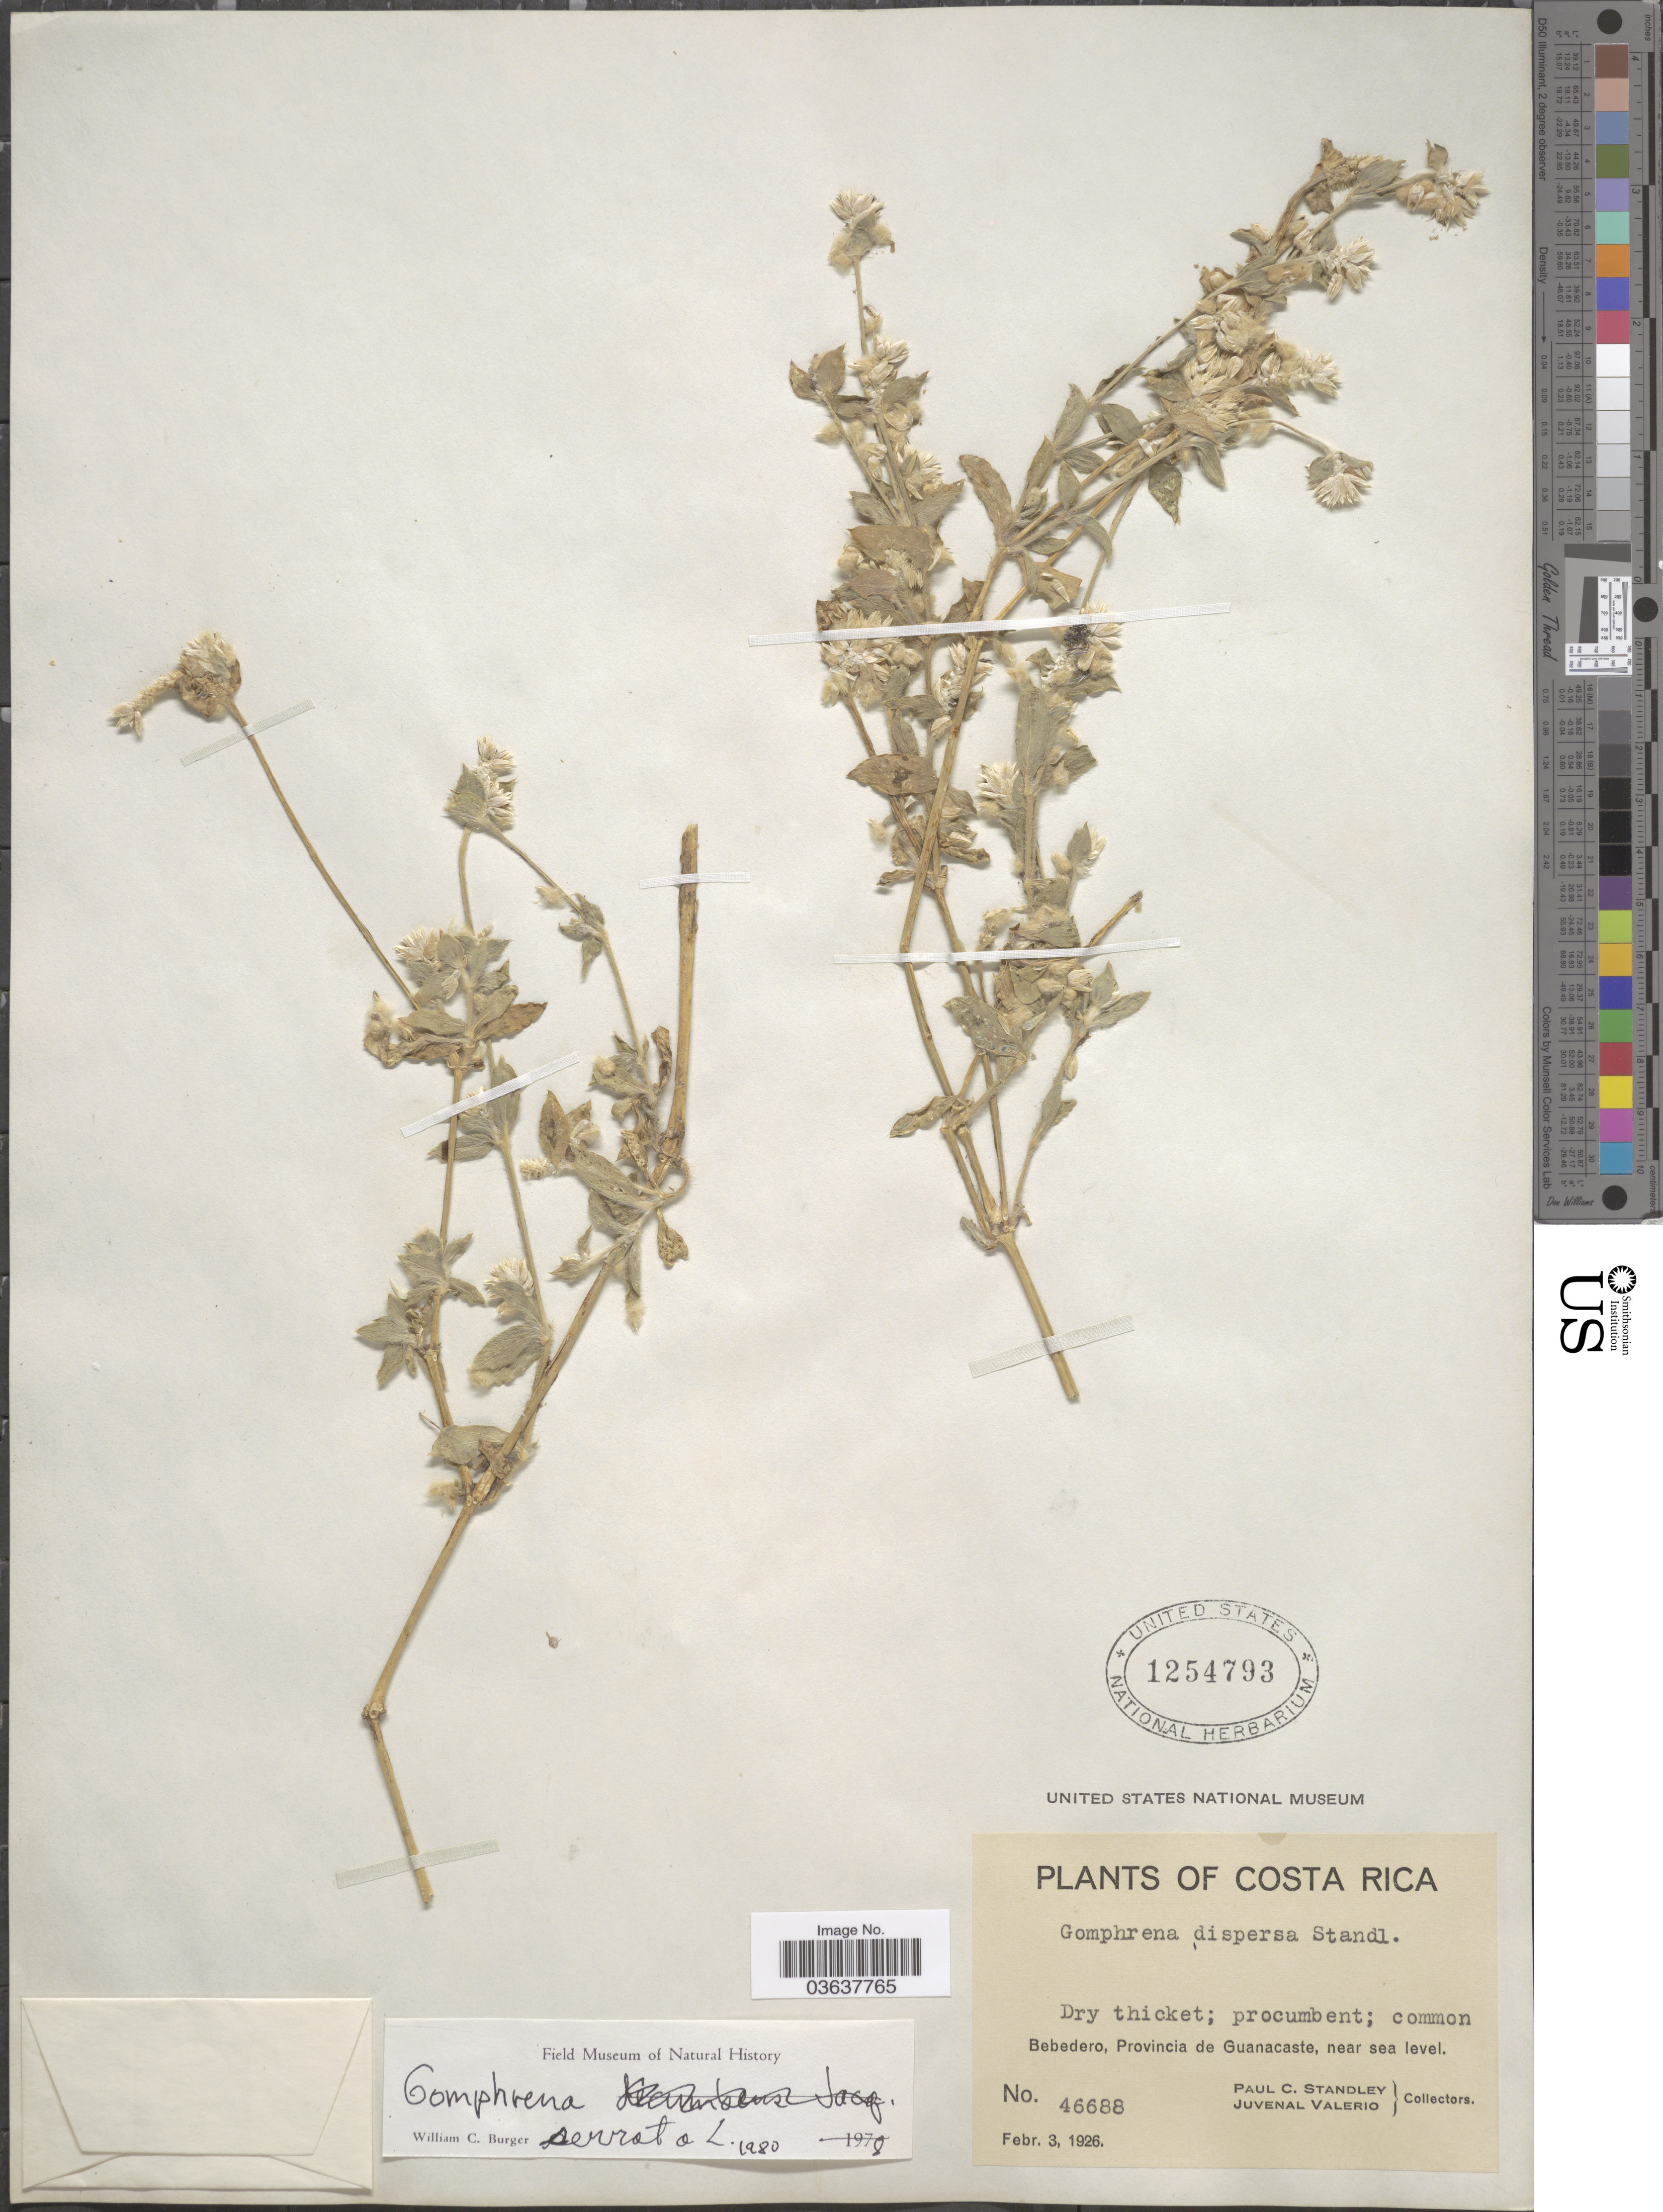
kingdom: Plantae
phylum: Tracheophyta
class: Magnoliopsida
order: Caryophyllales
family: Amaranthaceae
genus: Gomphrena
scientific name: Gomphrena serrata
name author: L.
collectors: P. C. Standley & J. Valerio R.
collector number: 46688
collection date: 1926-02-03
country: Costa Rica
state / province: Guanacaste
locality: Bebedero.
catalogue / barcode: US 1254793